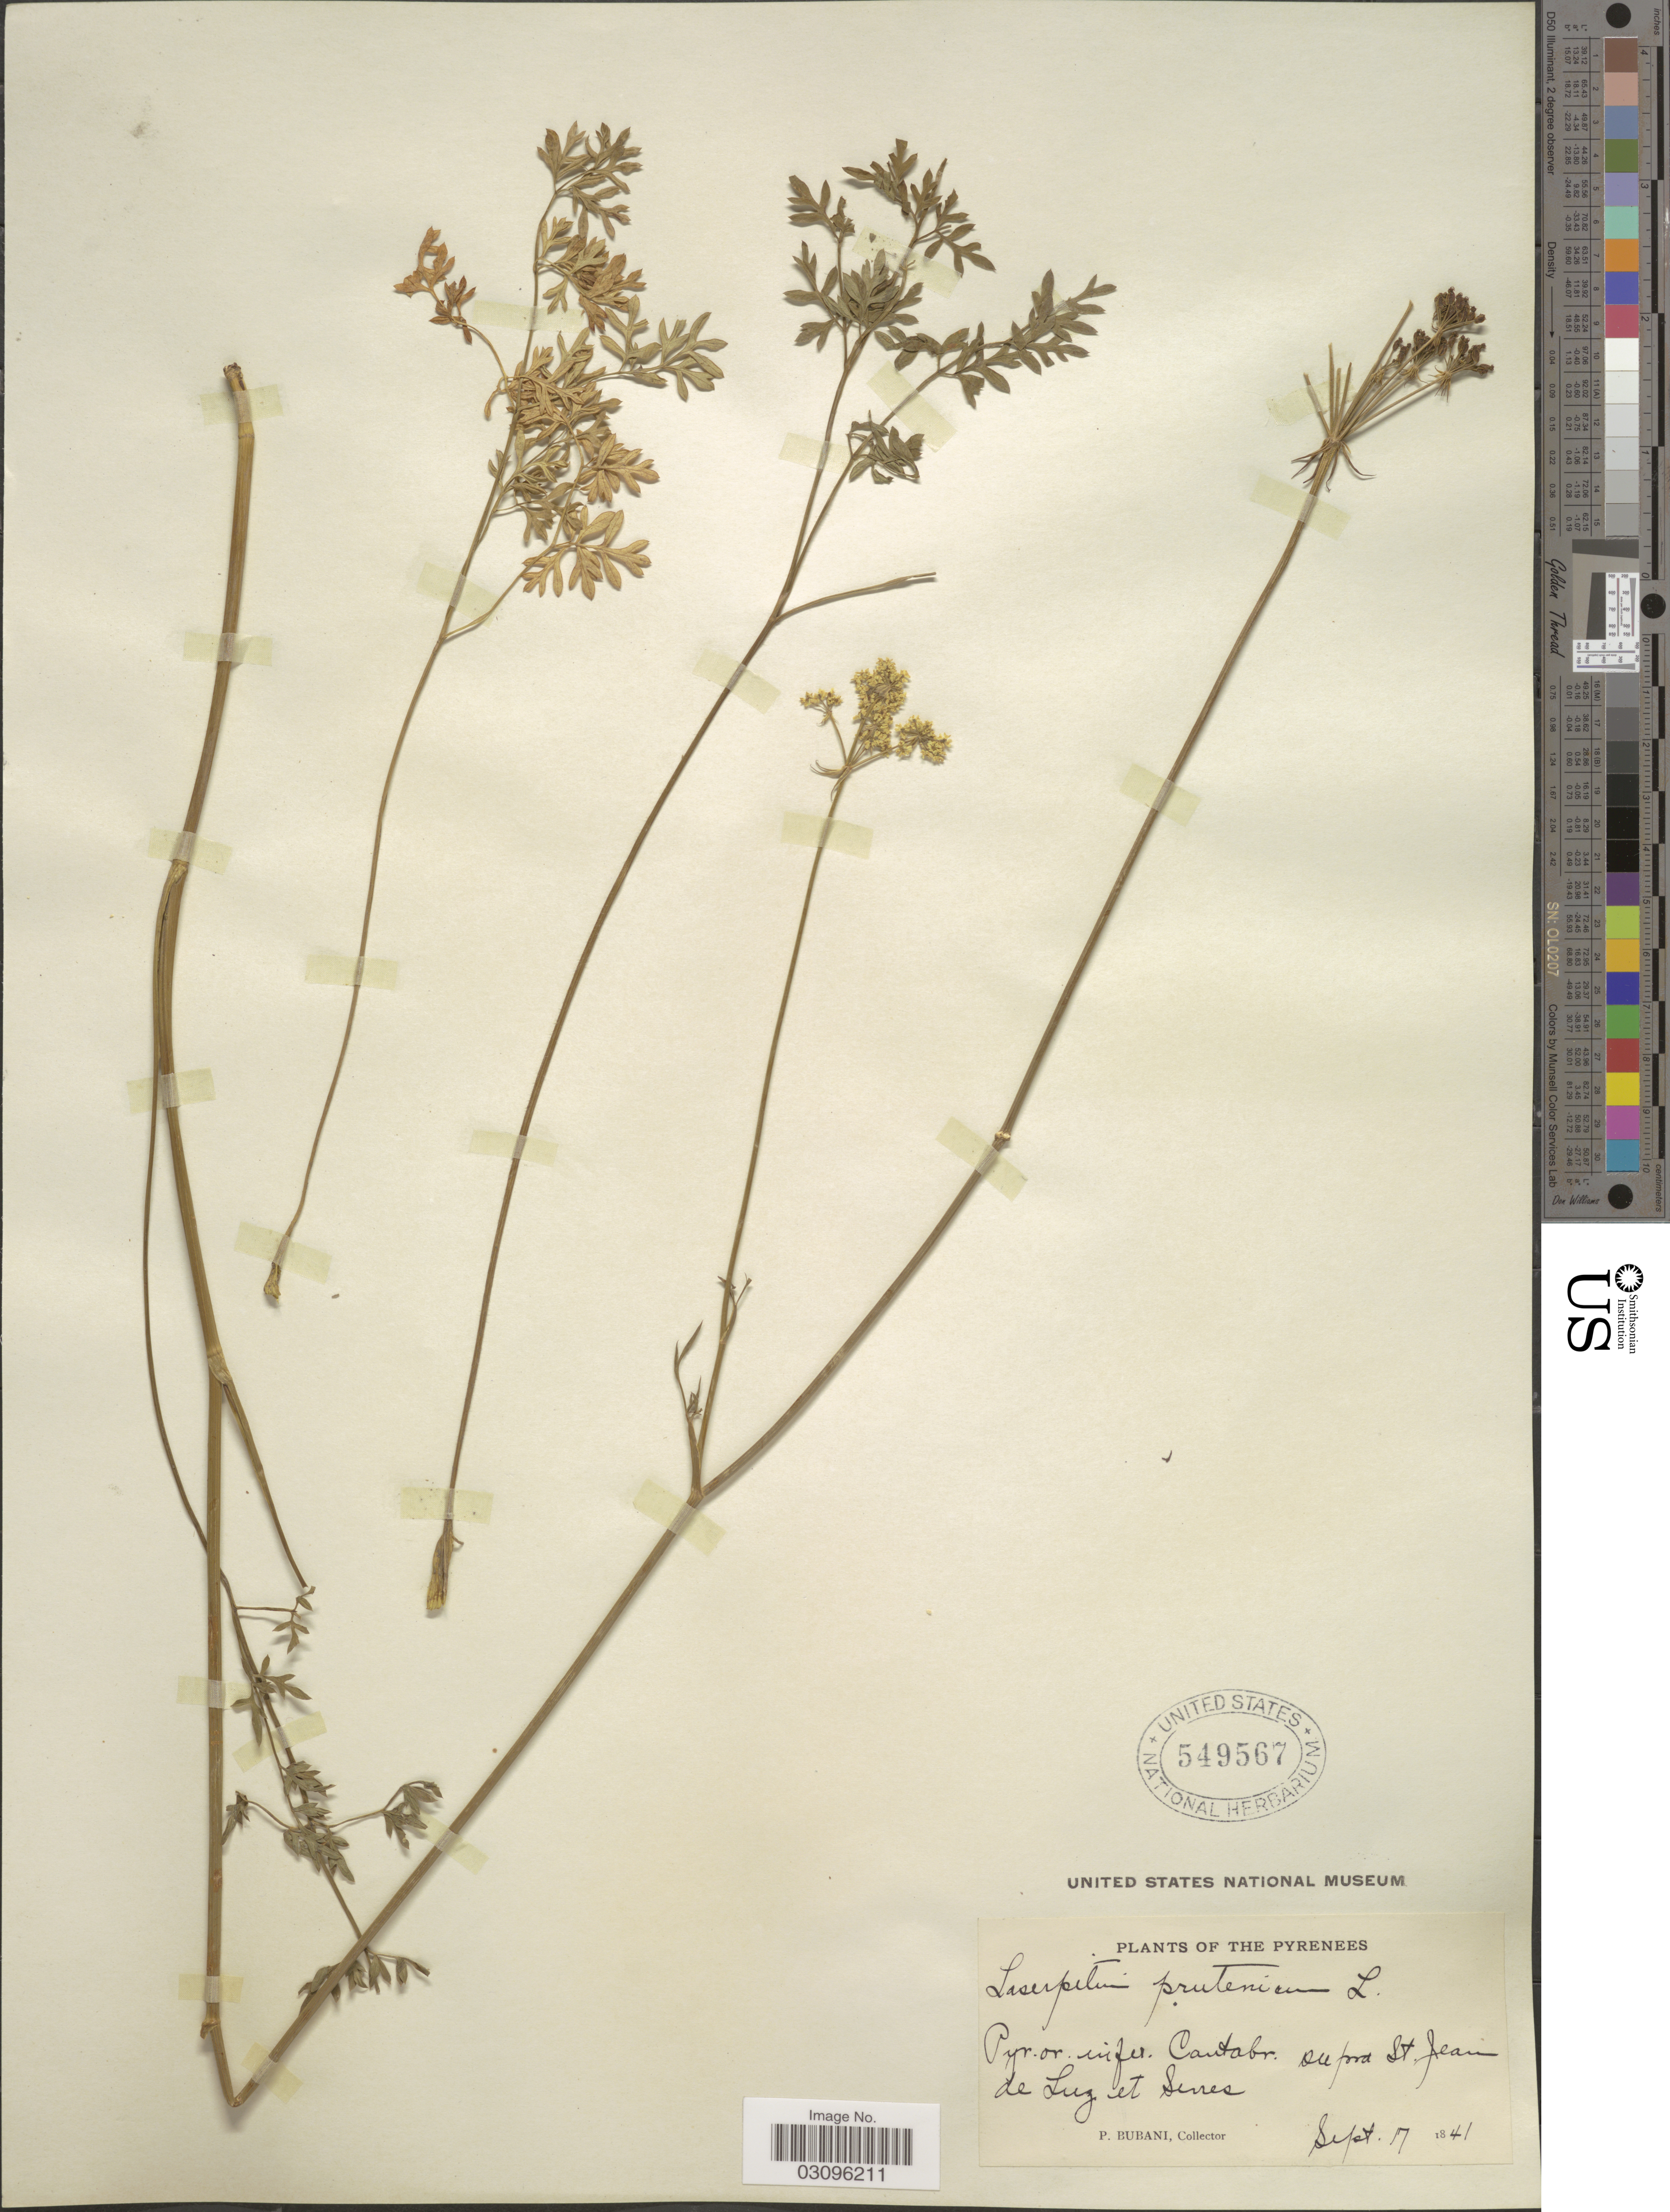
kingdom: Plantae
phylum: Tracheophyta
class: Magnoliopsida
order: Apiales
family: Apiaceae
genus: Laserpitium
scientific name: Laserpitium prutenicum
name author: L.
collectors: P. Bubani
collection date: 1841-09-17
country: France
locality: The Pyrenees. Pyr. or. infer. Cantabr. supra St. Jean de Luz et Serres.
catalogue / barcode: US 549567